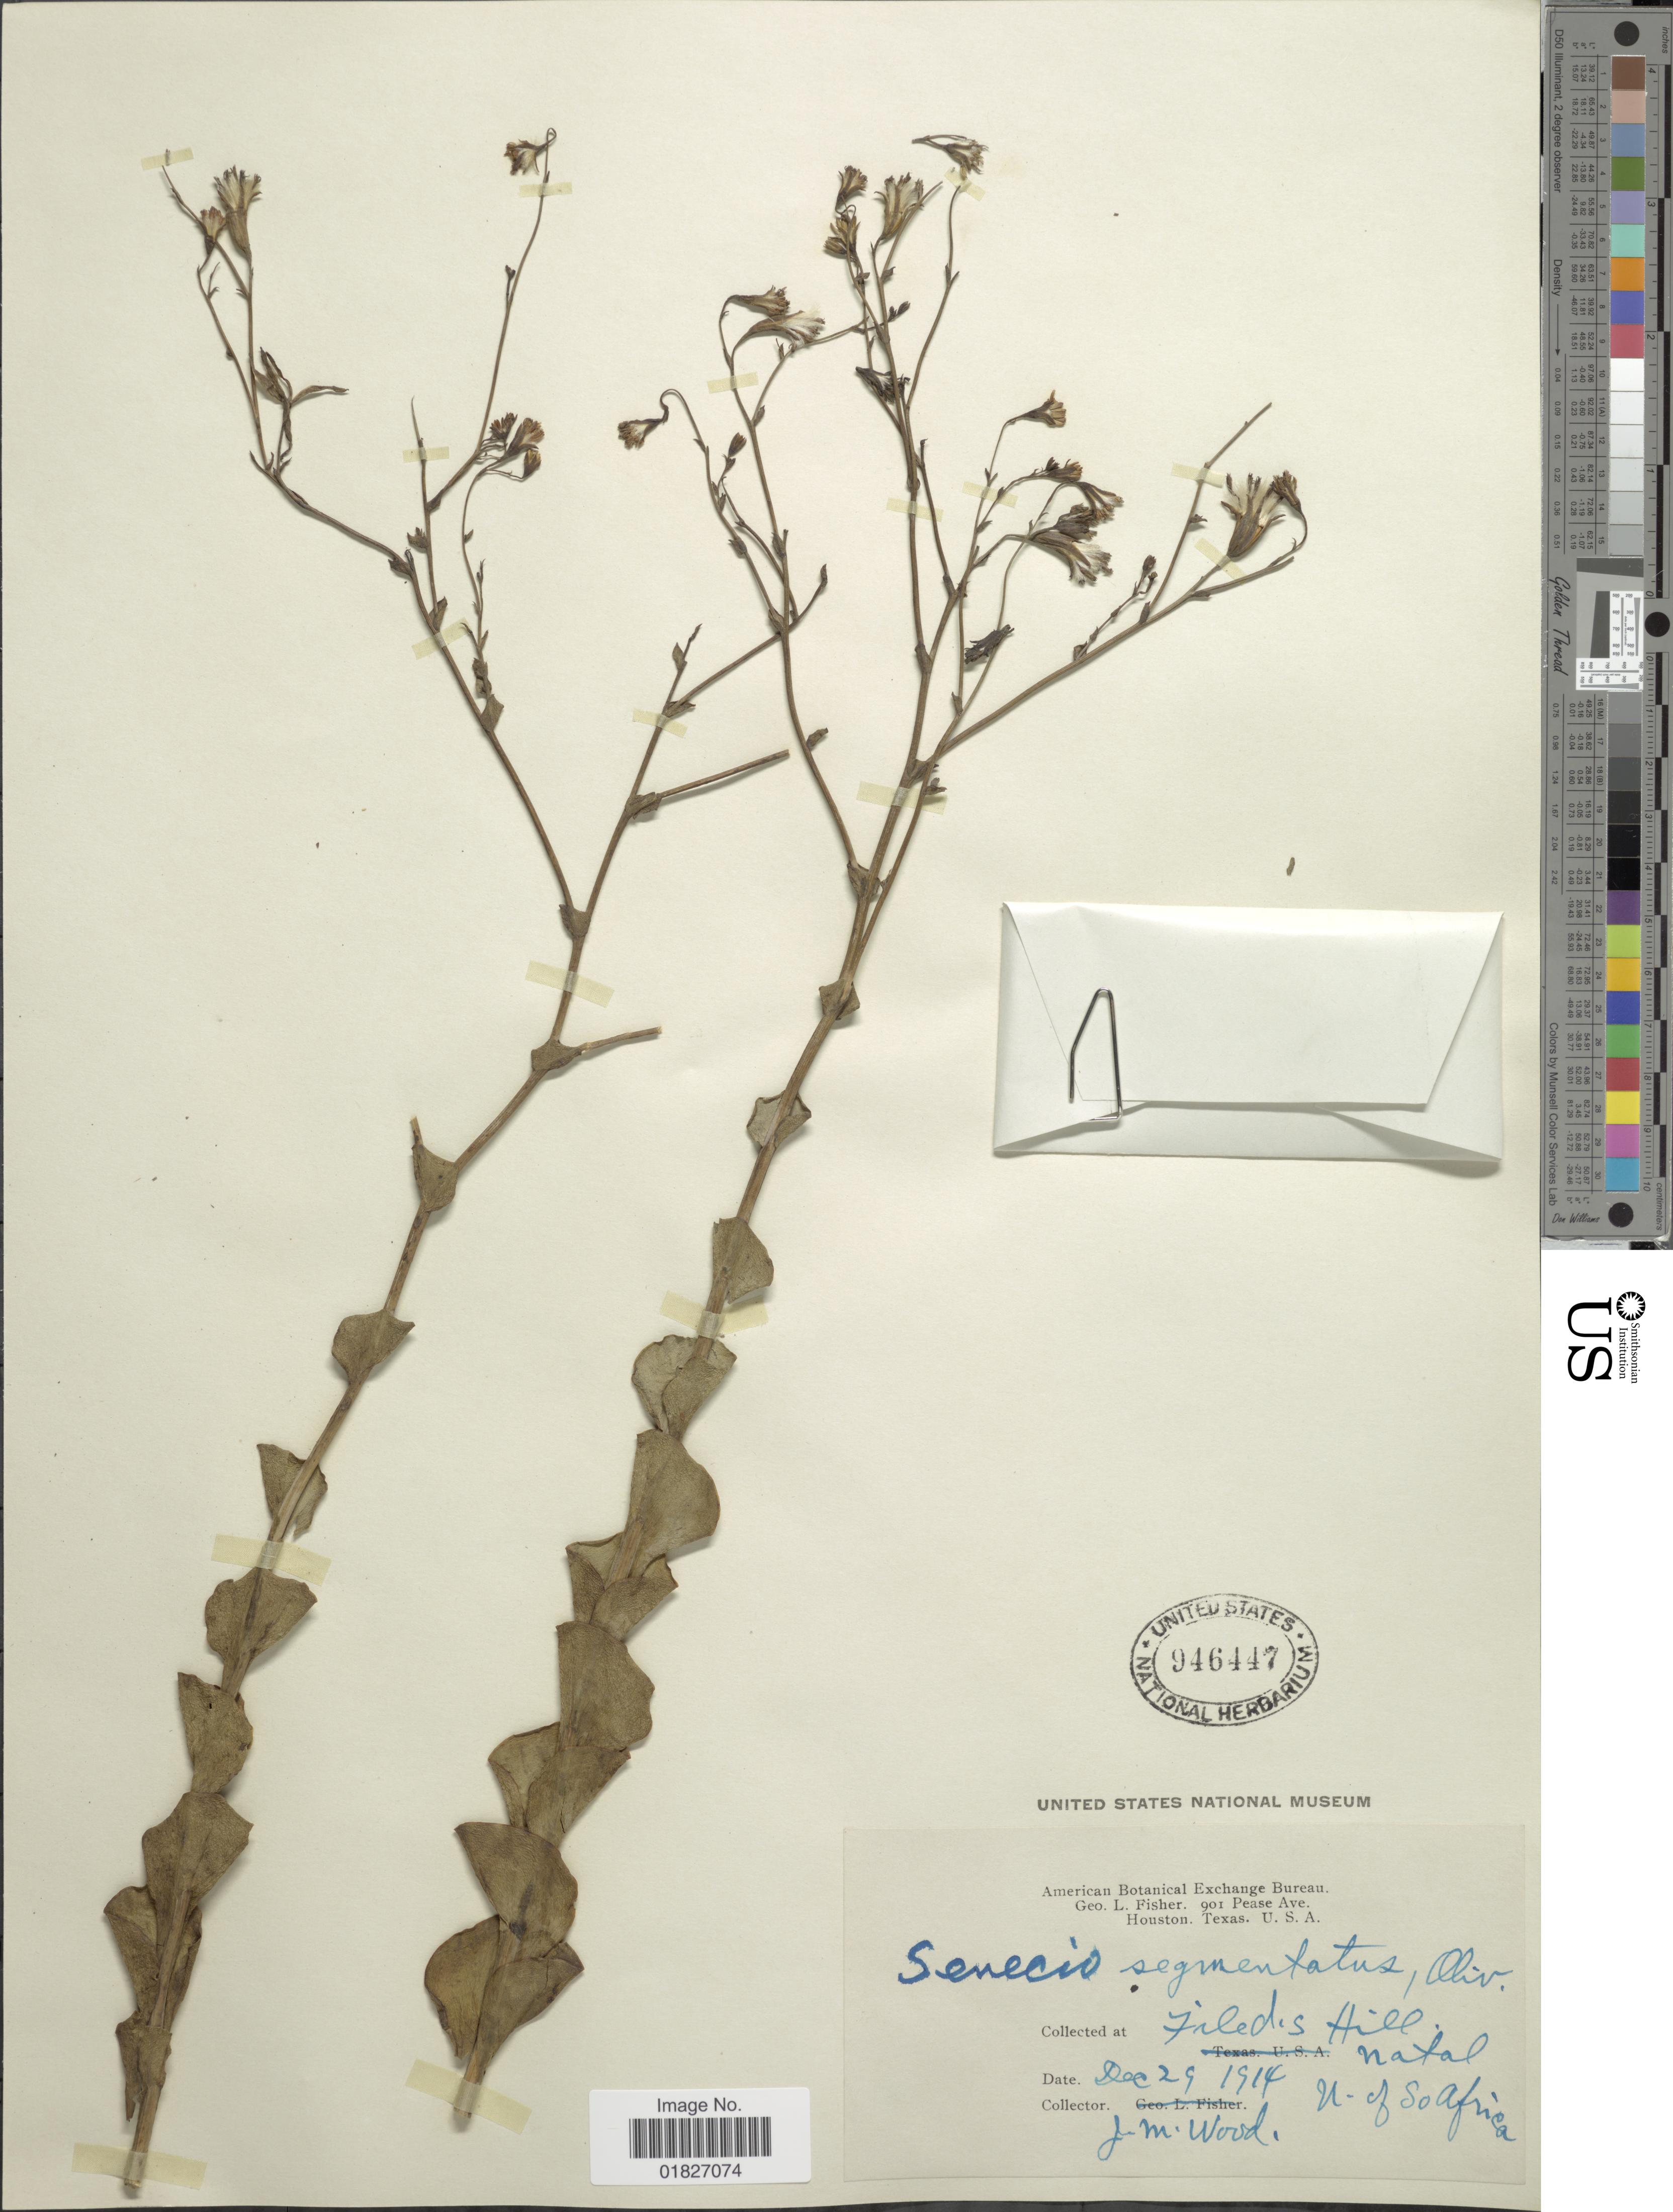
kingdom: Plantae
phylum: Tracheophyta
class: Magnoliopsida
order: Asterales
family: Asteraceae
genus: Lopholaena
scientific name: Lopholaena segmentata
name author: (Oliv.) S. Moore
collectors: J. M. Wood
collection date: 1914-12-29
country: South Africa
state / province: KwaZulu-Natal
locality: Field's Hill, Natal, N. of So. Africa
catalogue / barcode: US 946447